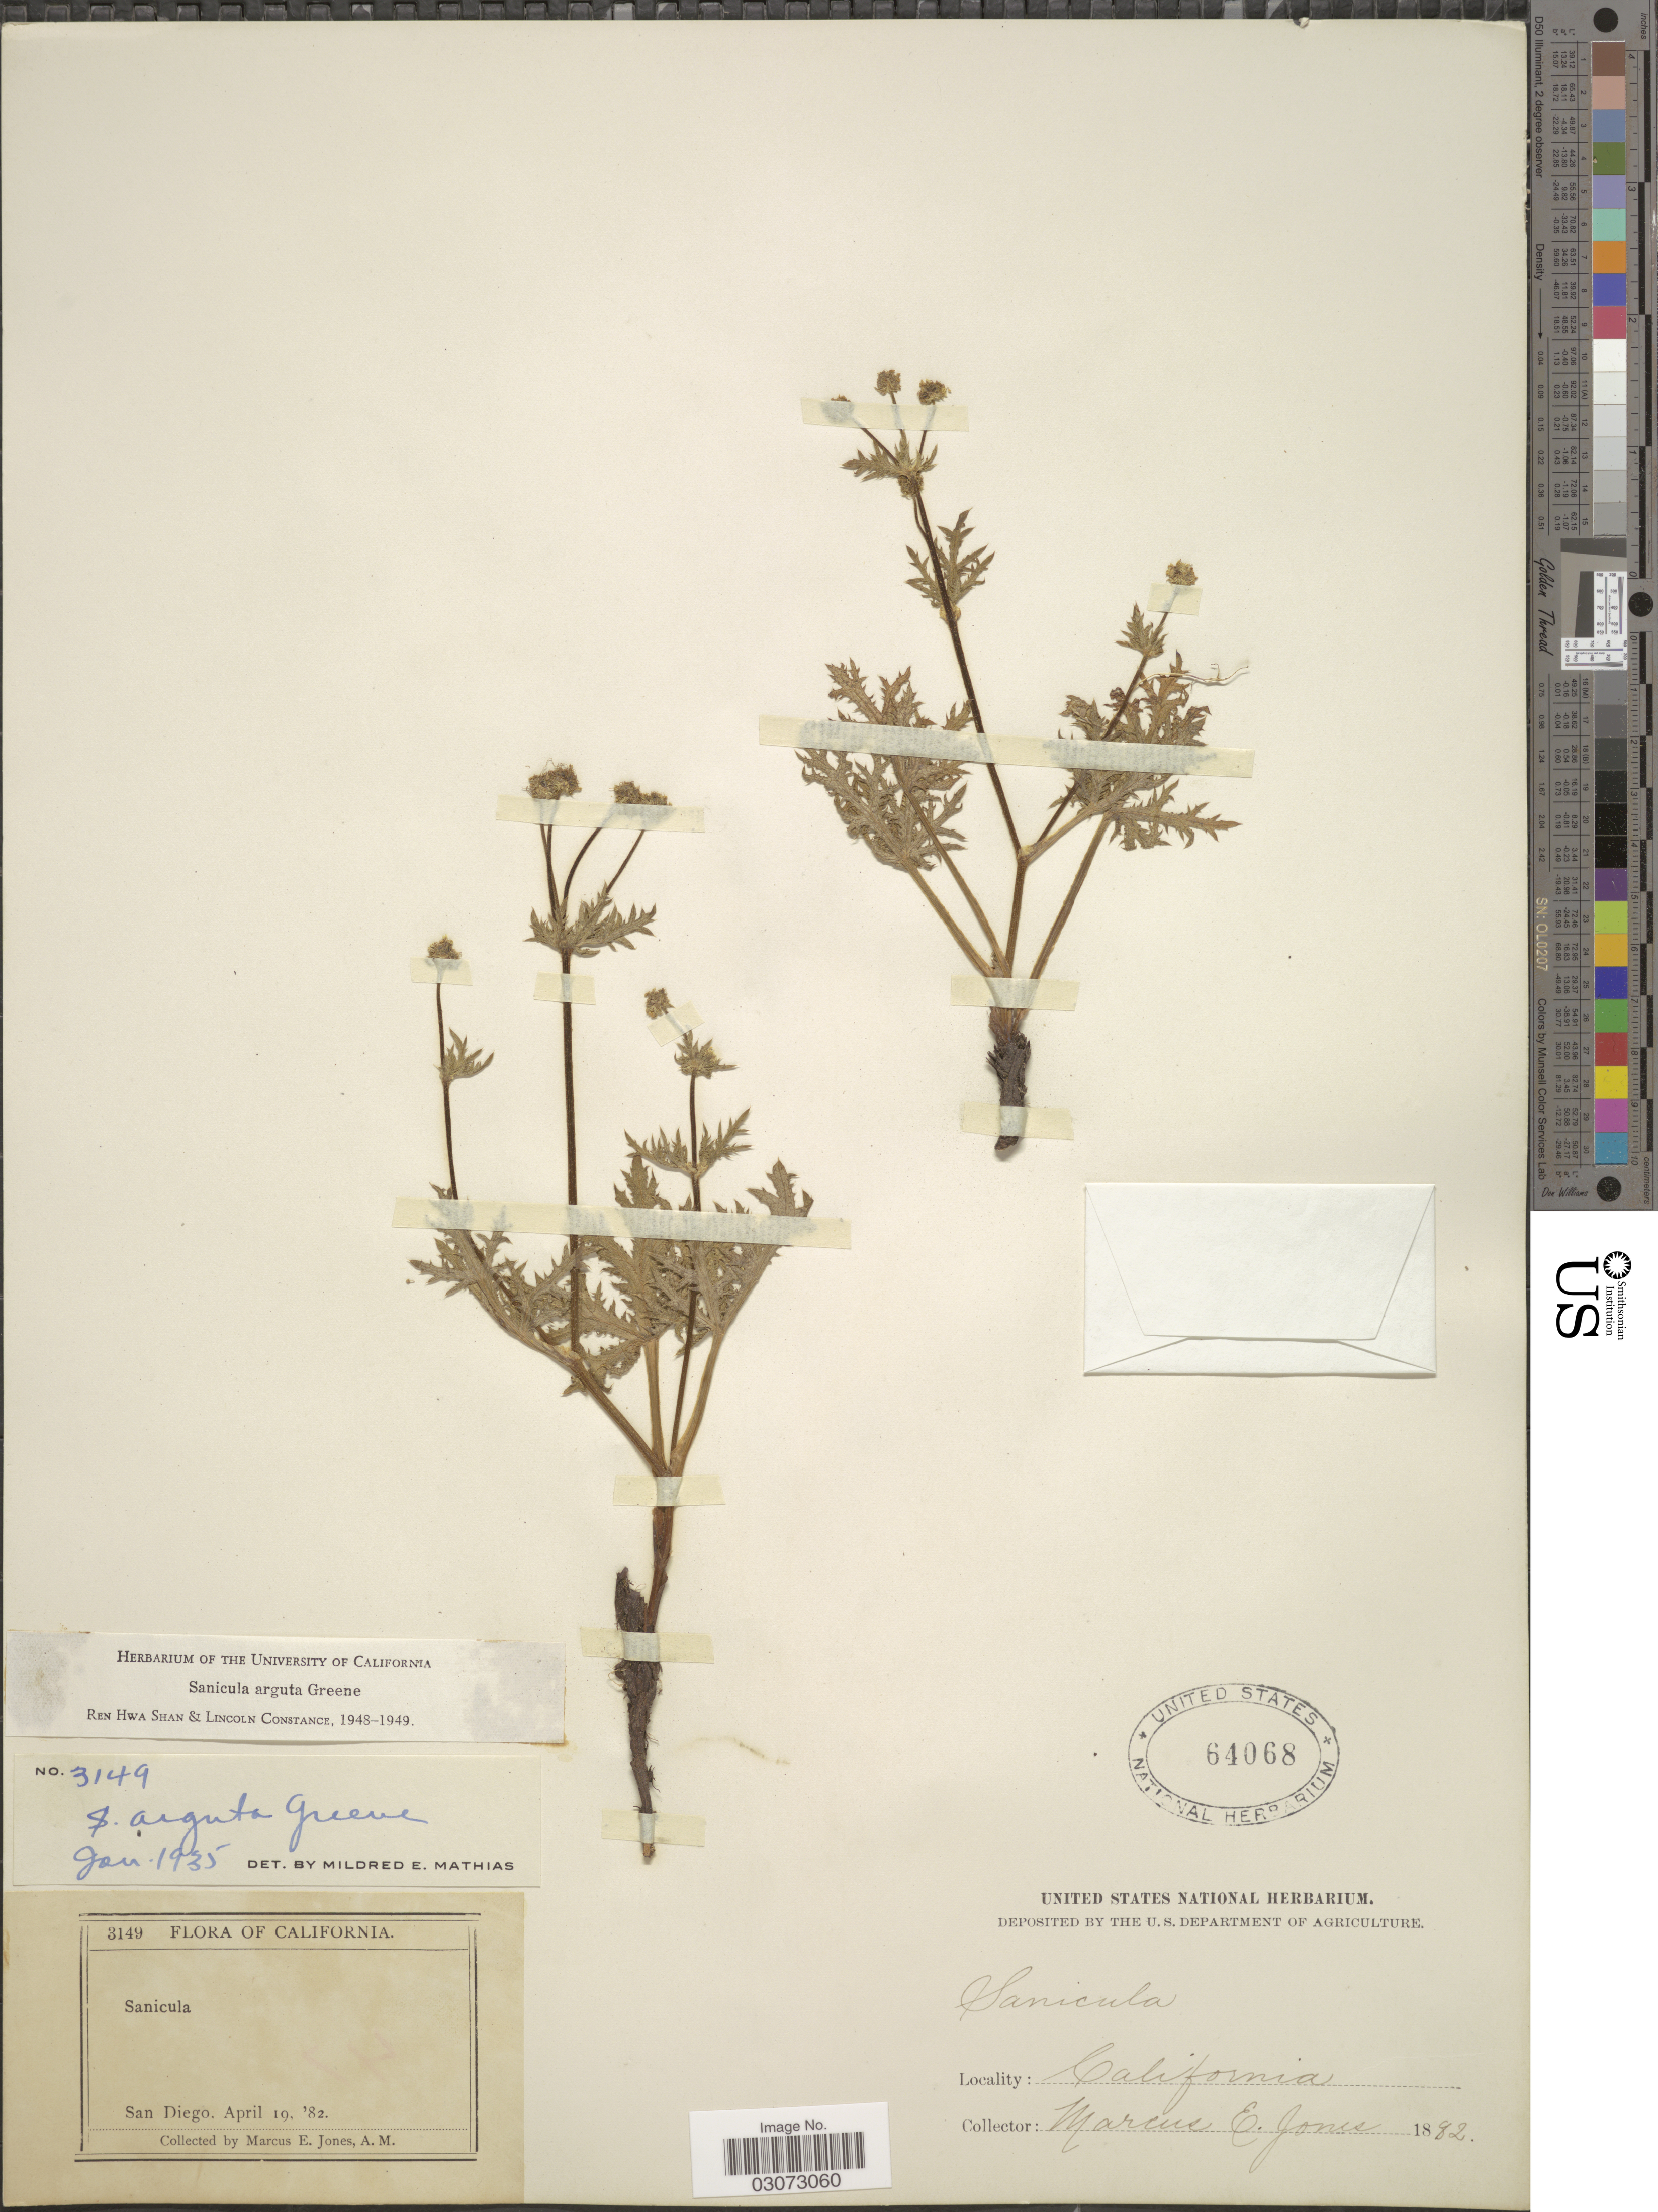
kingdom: Plantae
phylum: Tracheophyta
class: Magnoliopsida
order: Apiales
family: Apiaceae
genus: Sanicula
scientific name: Sanicula arguta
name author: Greene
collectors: M. E. Jones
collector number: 3149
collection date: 1882-04-19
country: United States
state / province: California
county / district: San Diego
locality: San Diego.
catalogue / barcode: US 64068